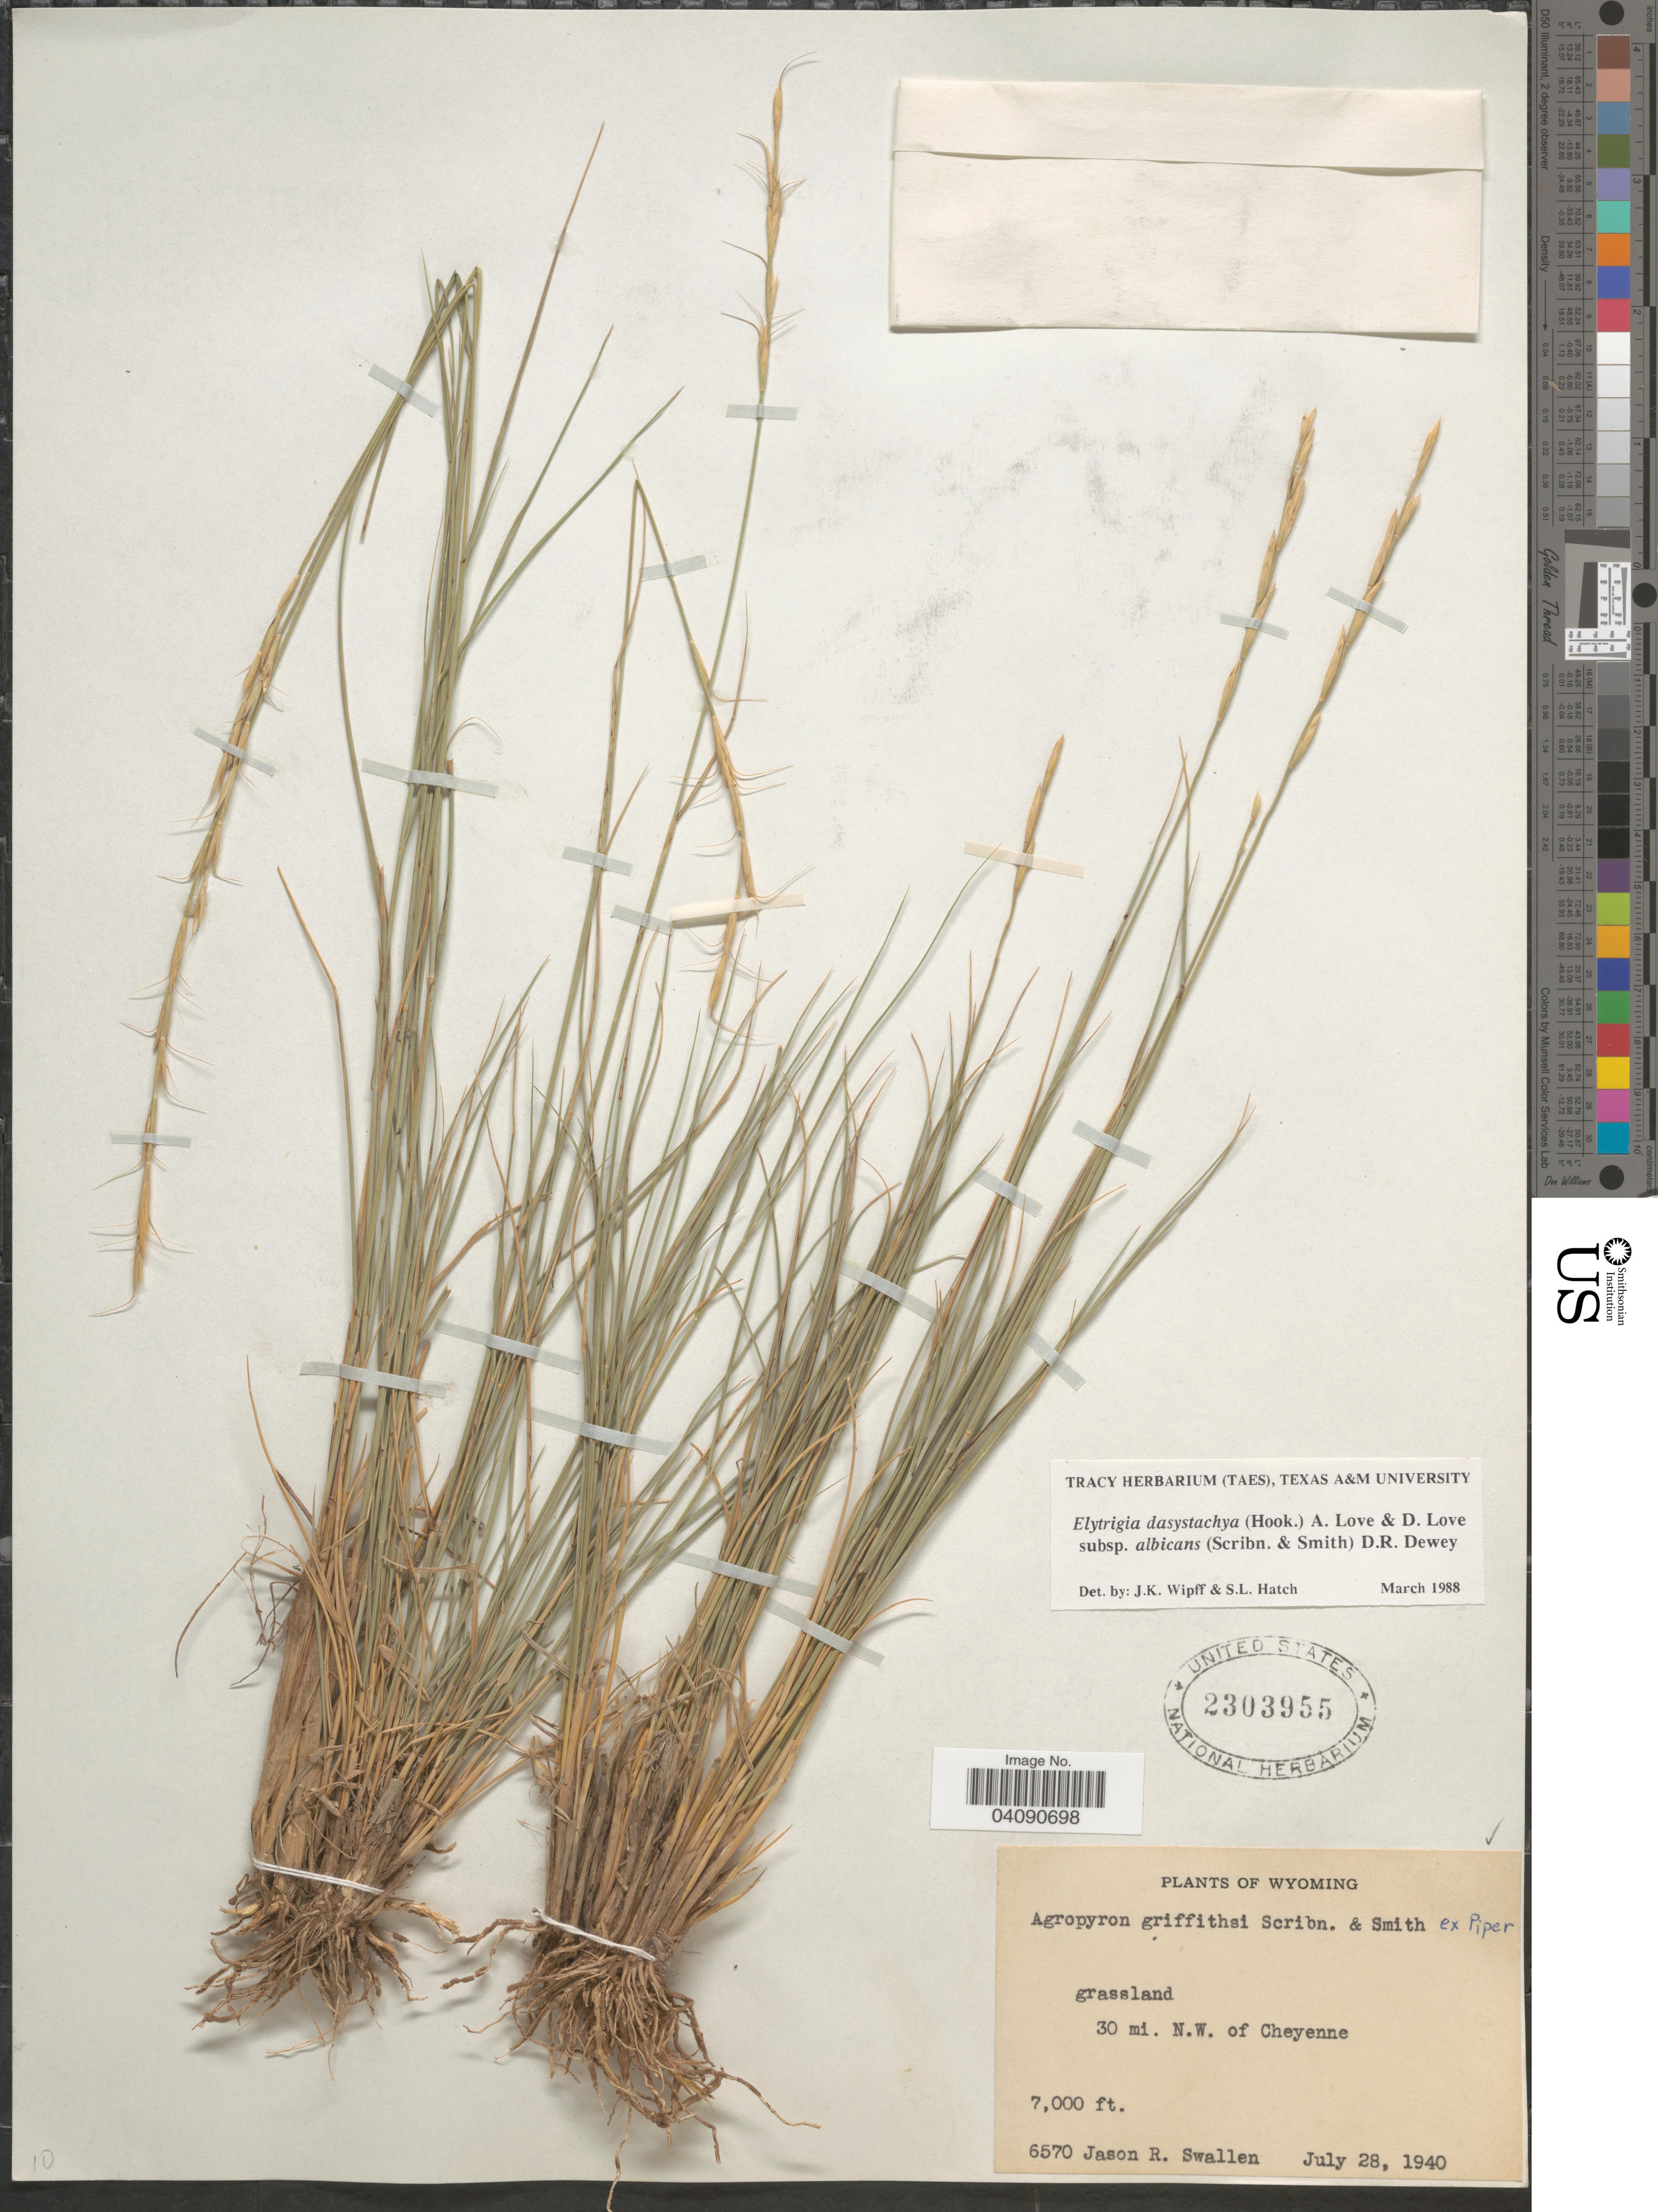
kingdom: Plantae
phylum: Tracheophyta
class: Liliopsida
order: Poales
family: Poaceae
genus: Elymus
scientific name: Elymus albicans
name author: (Scribn. & J.G. Sm.) Á. Löve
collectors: J. R. Swallen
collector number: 6570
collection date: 1940-07-28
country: United States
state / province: Wyoming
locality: Grassland. 30 mi. N.W. of Cheyenne.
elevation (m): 2134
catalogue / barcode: US 2303955